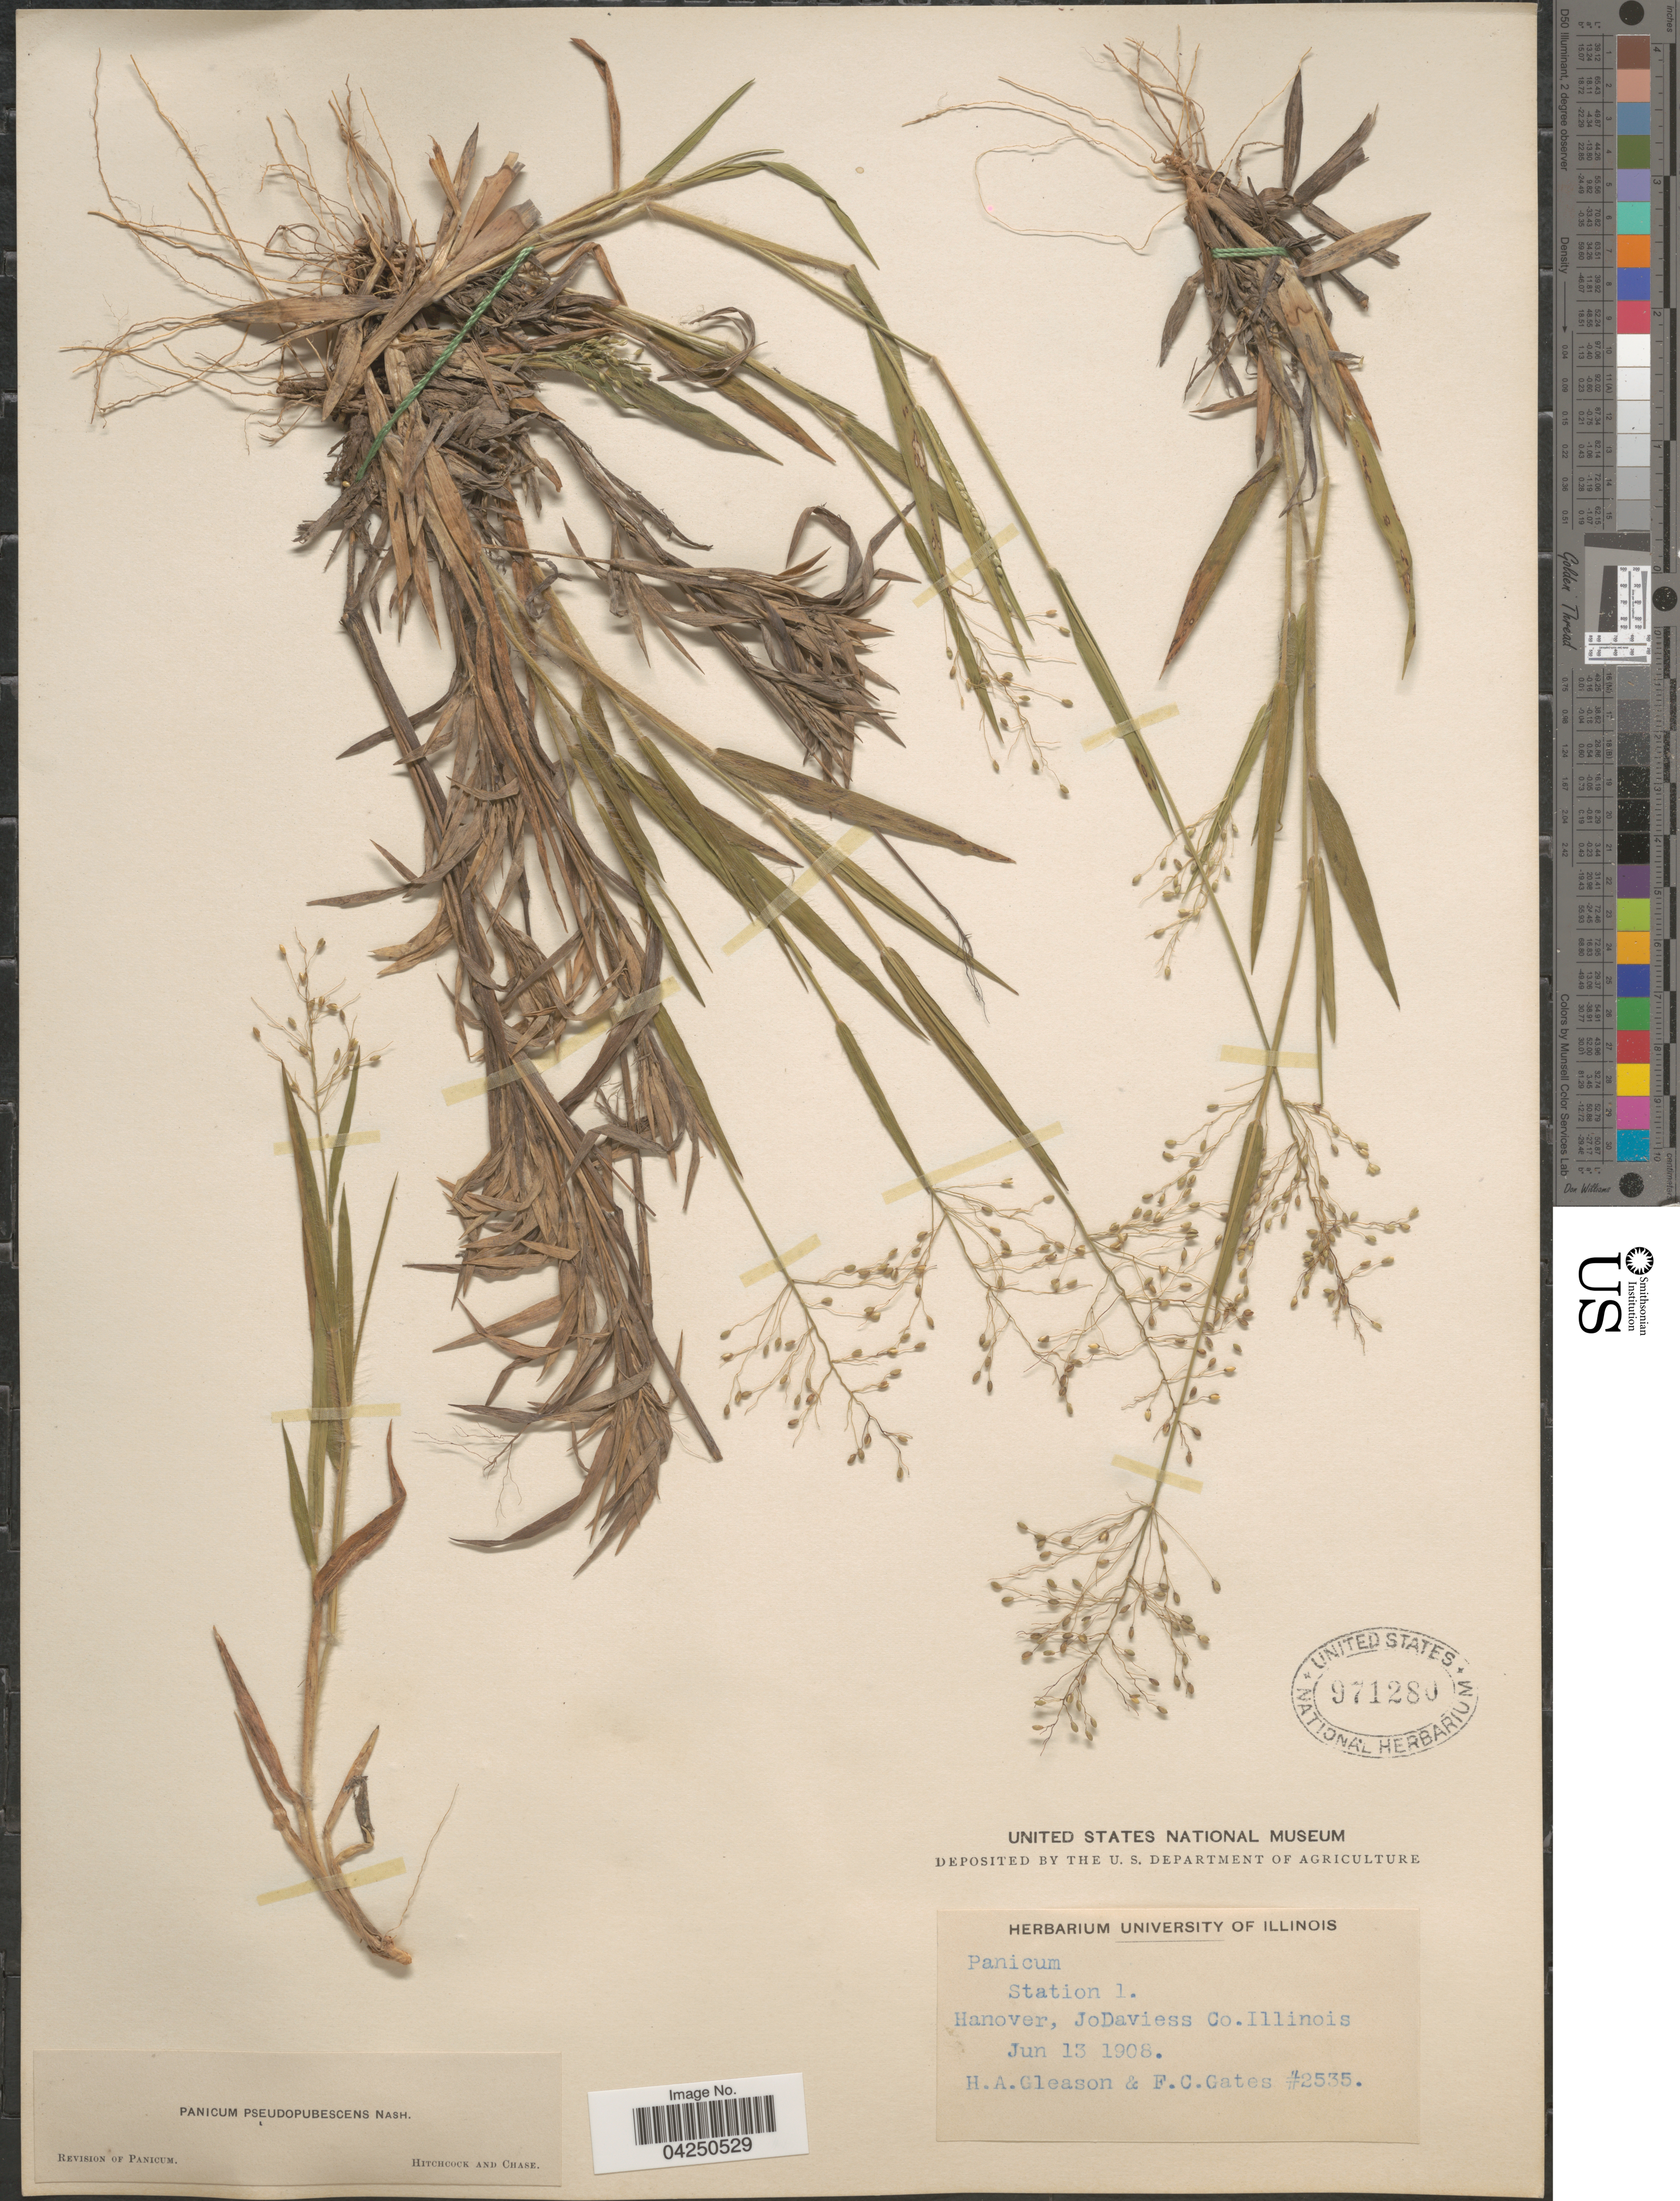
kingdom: Plantae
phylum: Tracheophyta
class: Liliopsida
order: Poales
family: Poaceae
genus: Dichanthelium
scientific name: Dichanthelium acuminatum var. acuminatum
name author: (Sw.) Gould & C.A. Clark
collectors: H. A. Gleason & F. C. Gates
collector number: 2535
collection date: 1908-06-13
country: United States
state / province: Illinois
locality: Station 1. Hanover, JoDaviess Co.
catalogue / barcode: US 971280